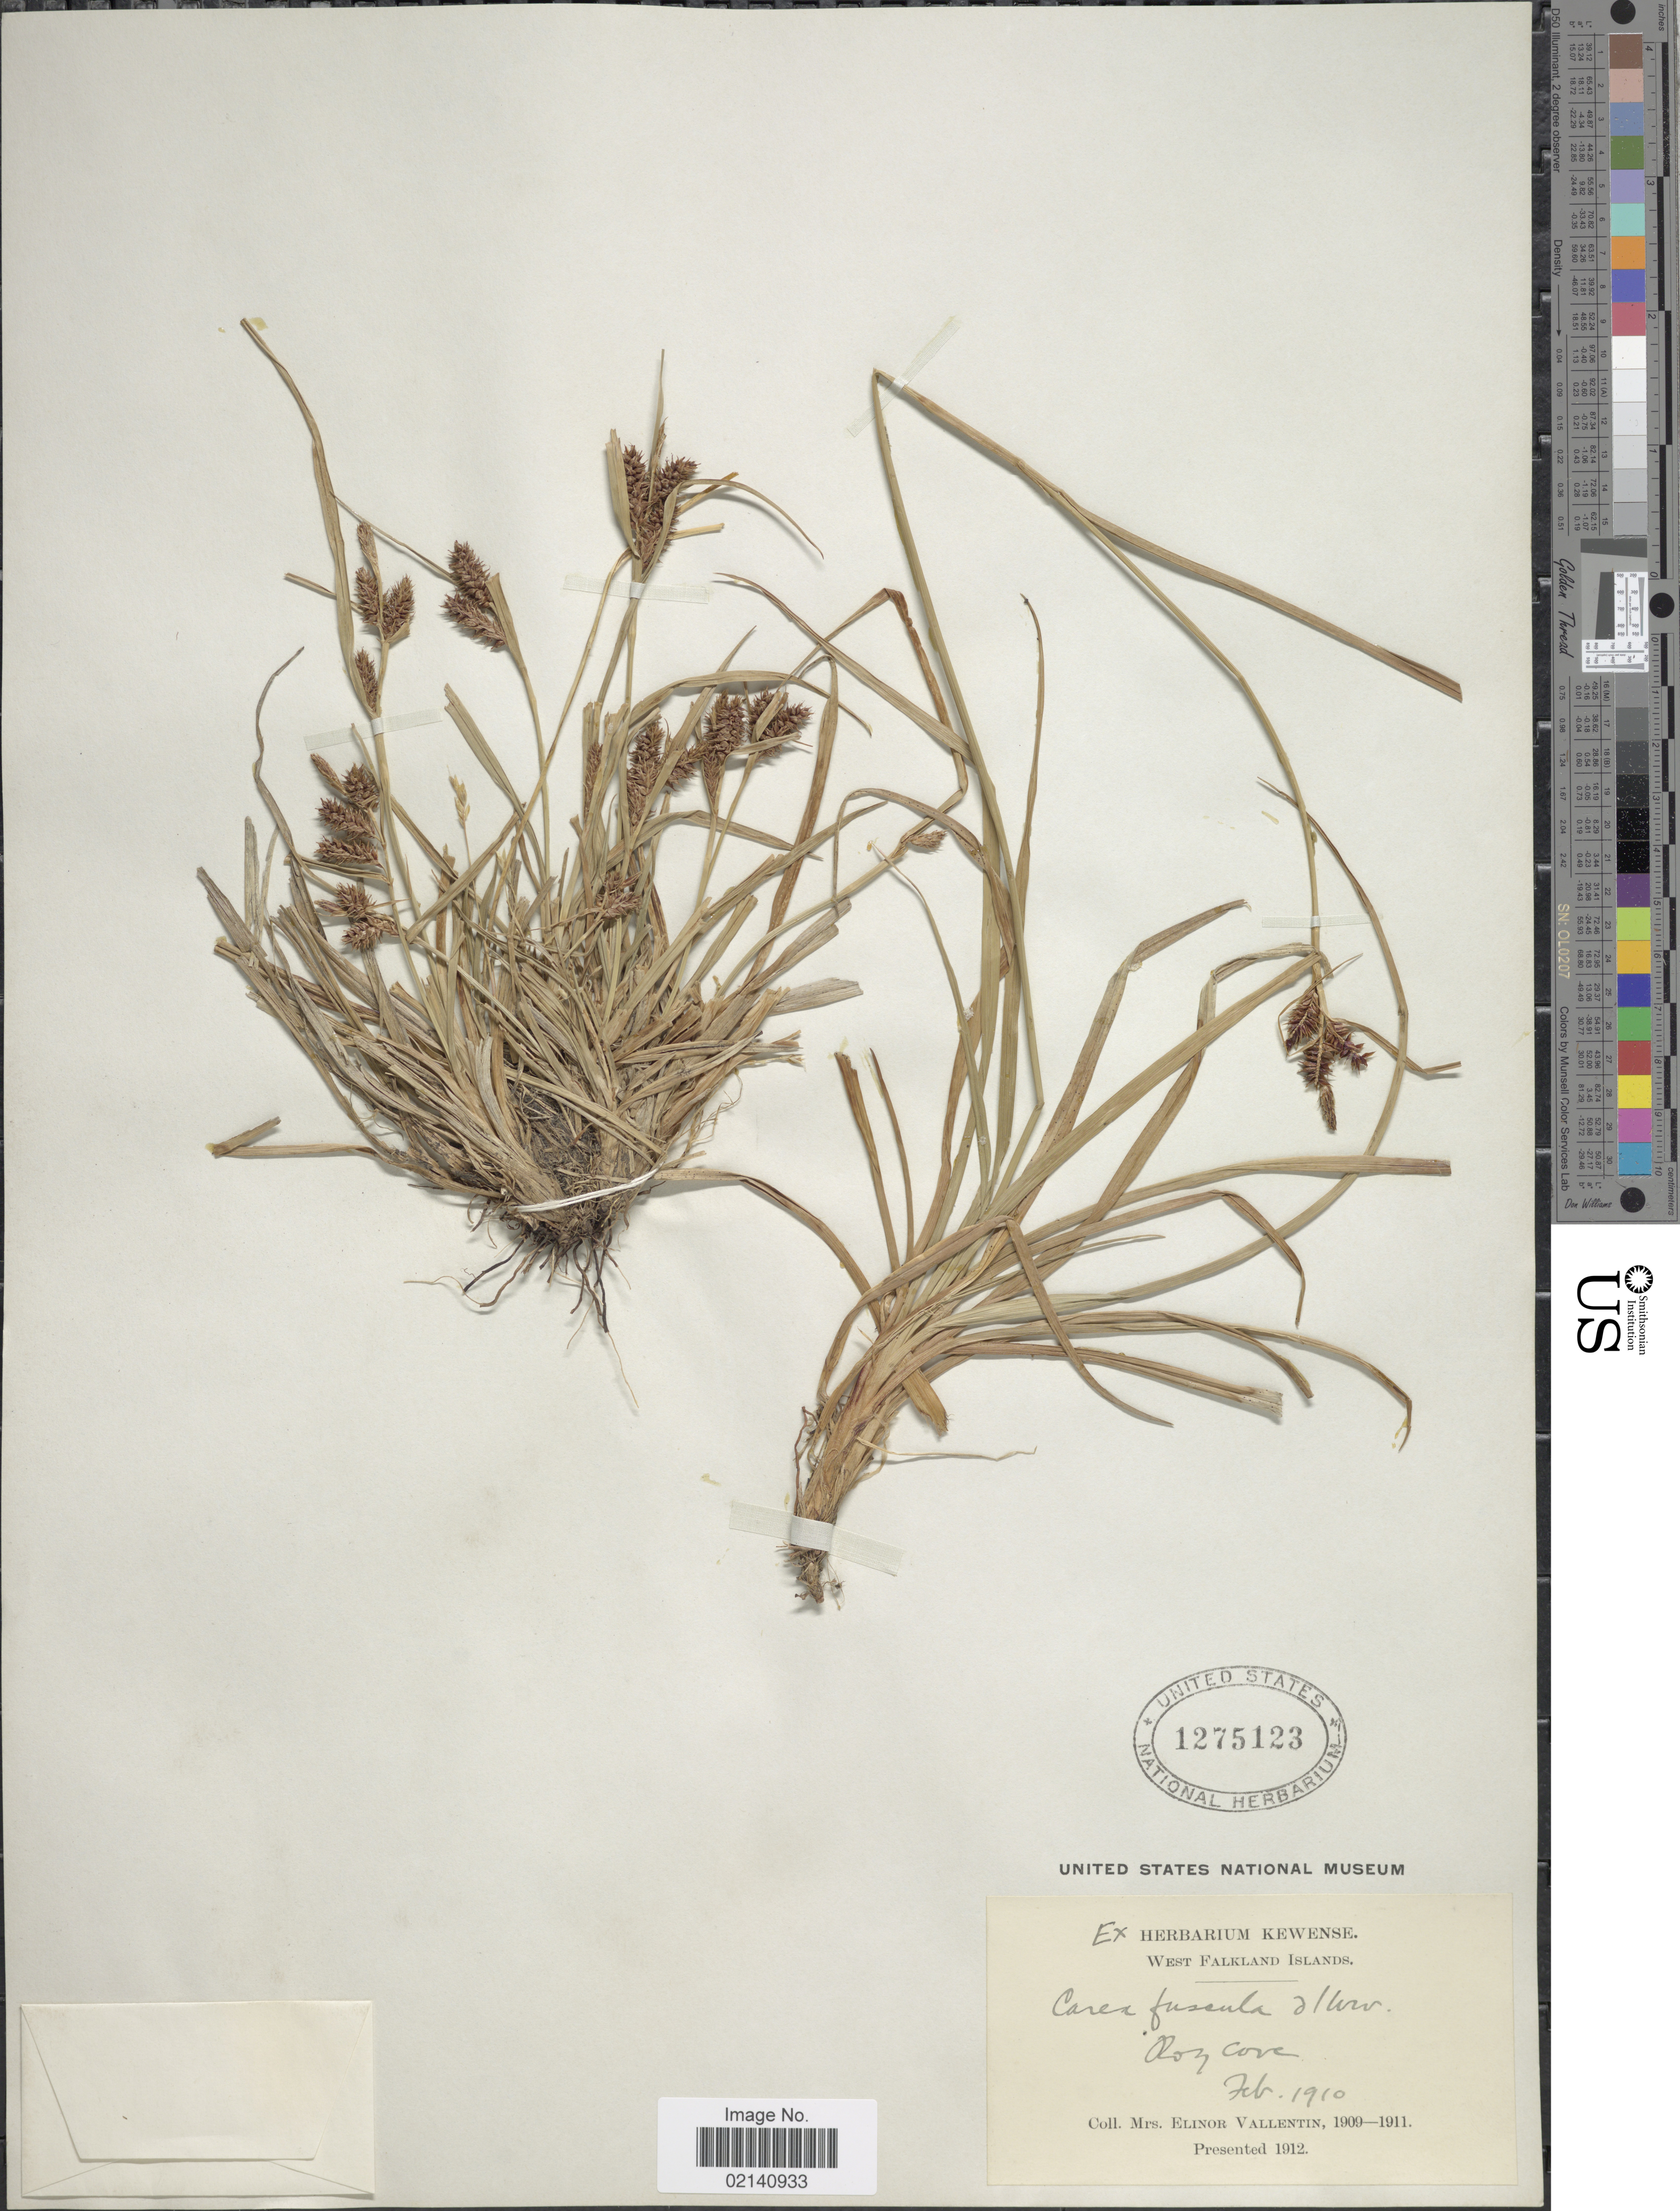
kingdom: Plantae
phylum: Tracheophyta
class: Liliopsida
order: Poales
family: Cyperaceae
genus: Carex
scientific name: Carex fuscula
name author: d'Urv.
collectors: E. Vallentin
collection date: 1910-02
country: Falkland Islands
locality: West Falkland Islands. Roy Cove.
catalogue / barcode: US 1275123